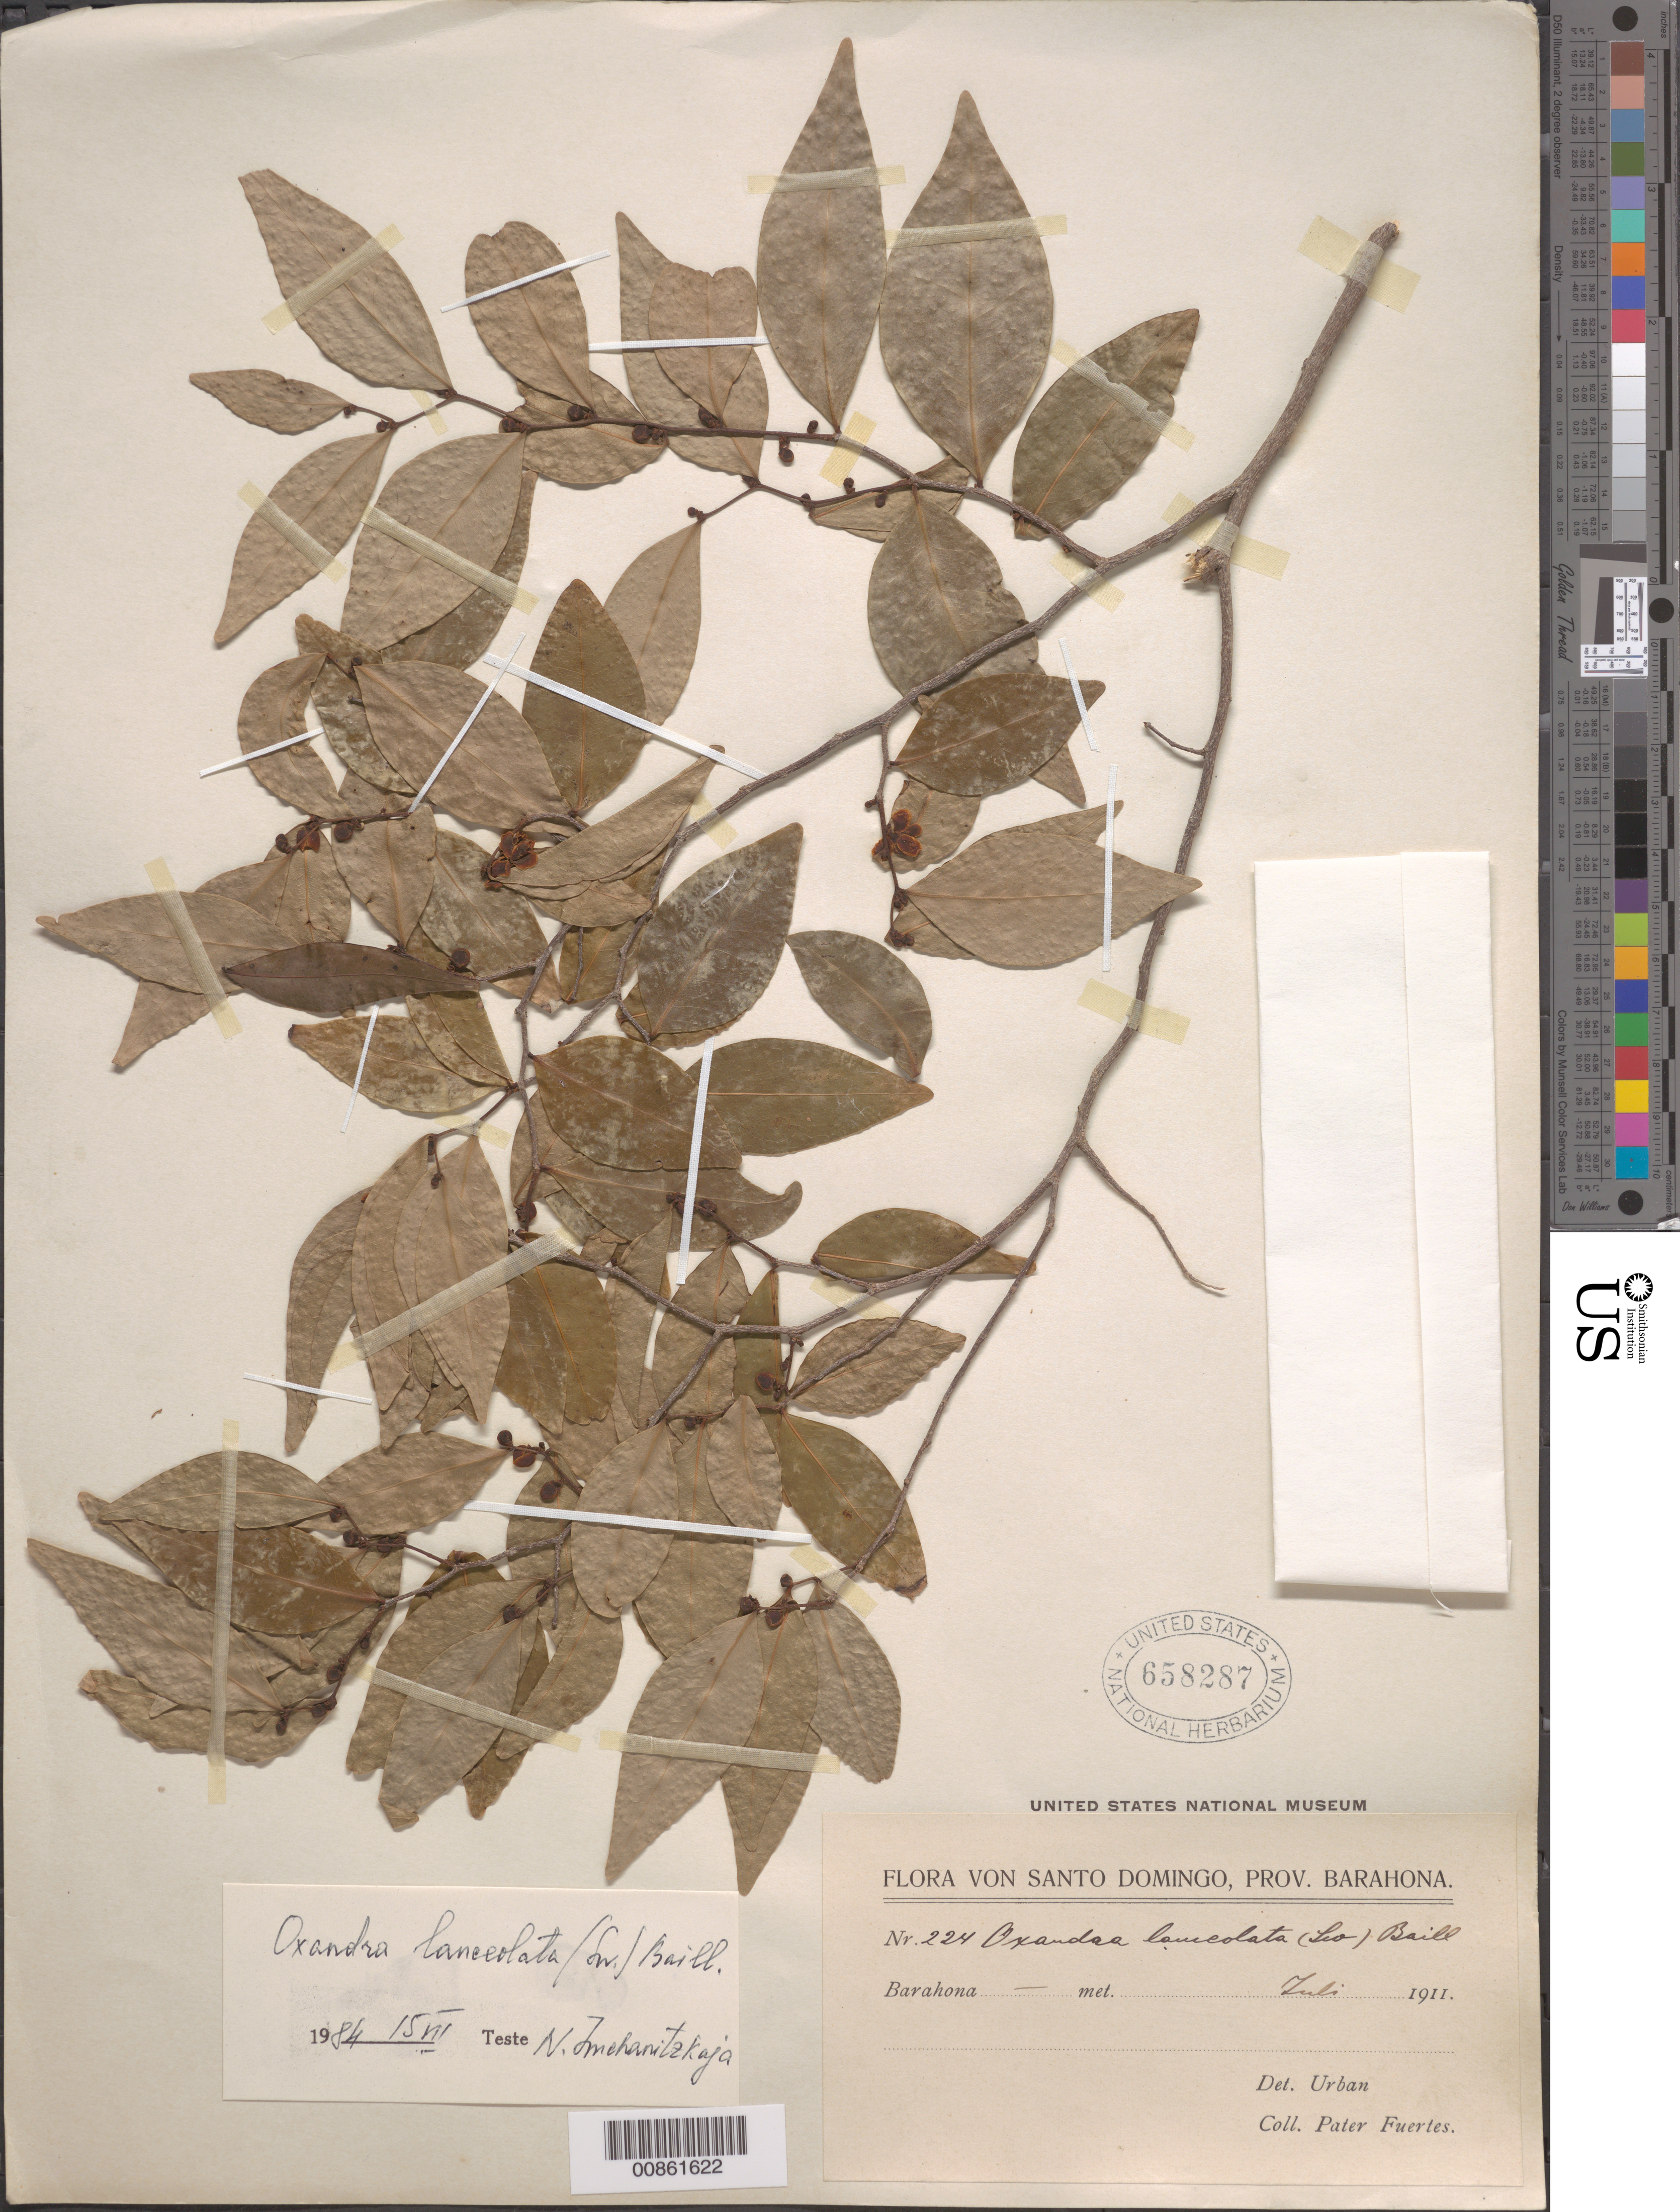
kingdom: Plantae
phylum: Tracheophyta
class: Magnoliopsida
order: Magnoliales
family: Annonaceae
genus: Oxandra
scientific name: Oxandra lanceolata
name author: (Sw.) Baill.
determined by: Imchanitzkaja, N.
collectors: M. D. Fuertes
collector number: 224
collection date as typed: Jul 1911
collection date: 1911-07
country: Dominican Republic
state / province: Barahona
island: Hispaniola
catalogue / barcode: US 658287